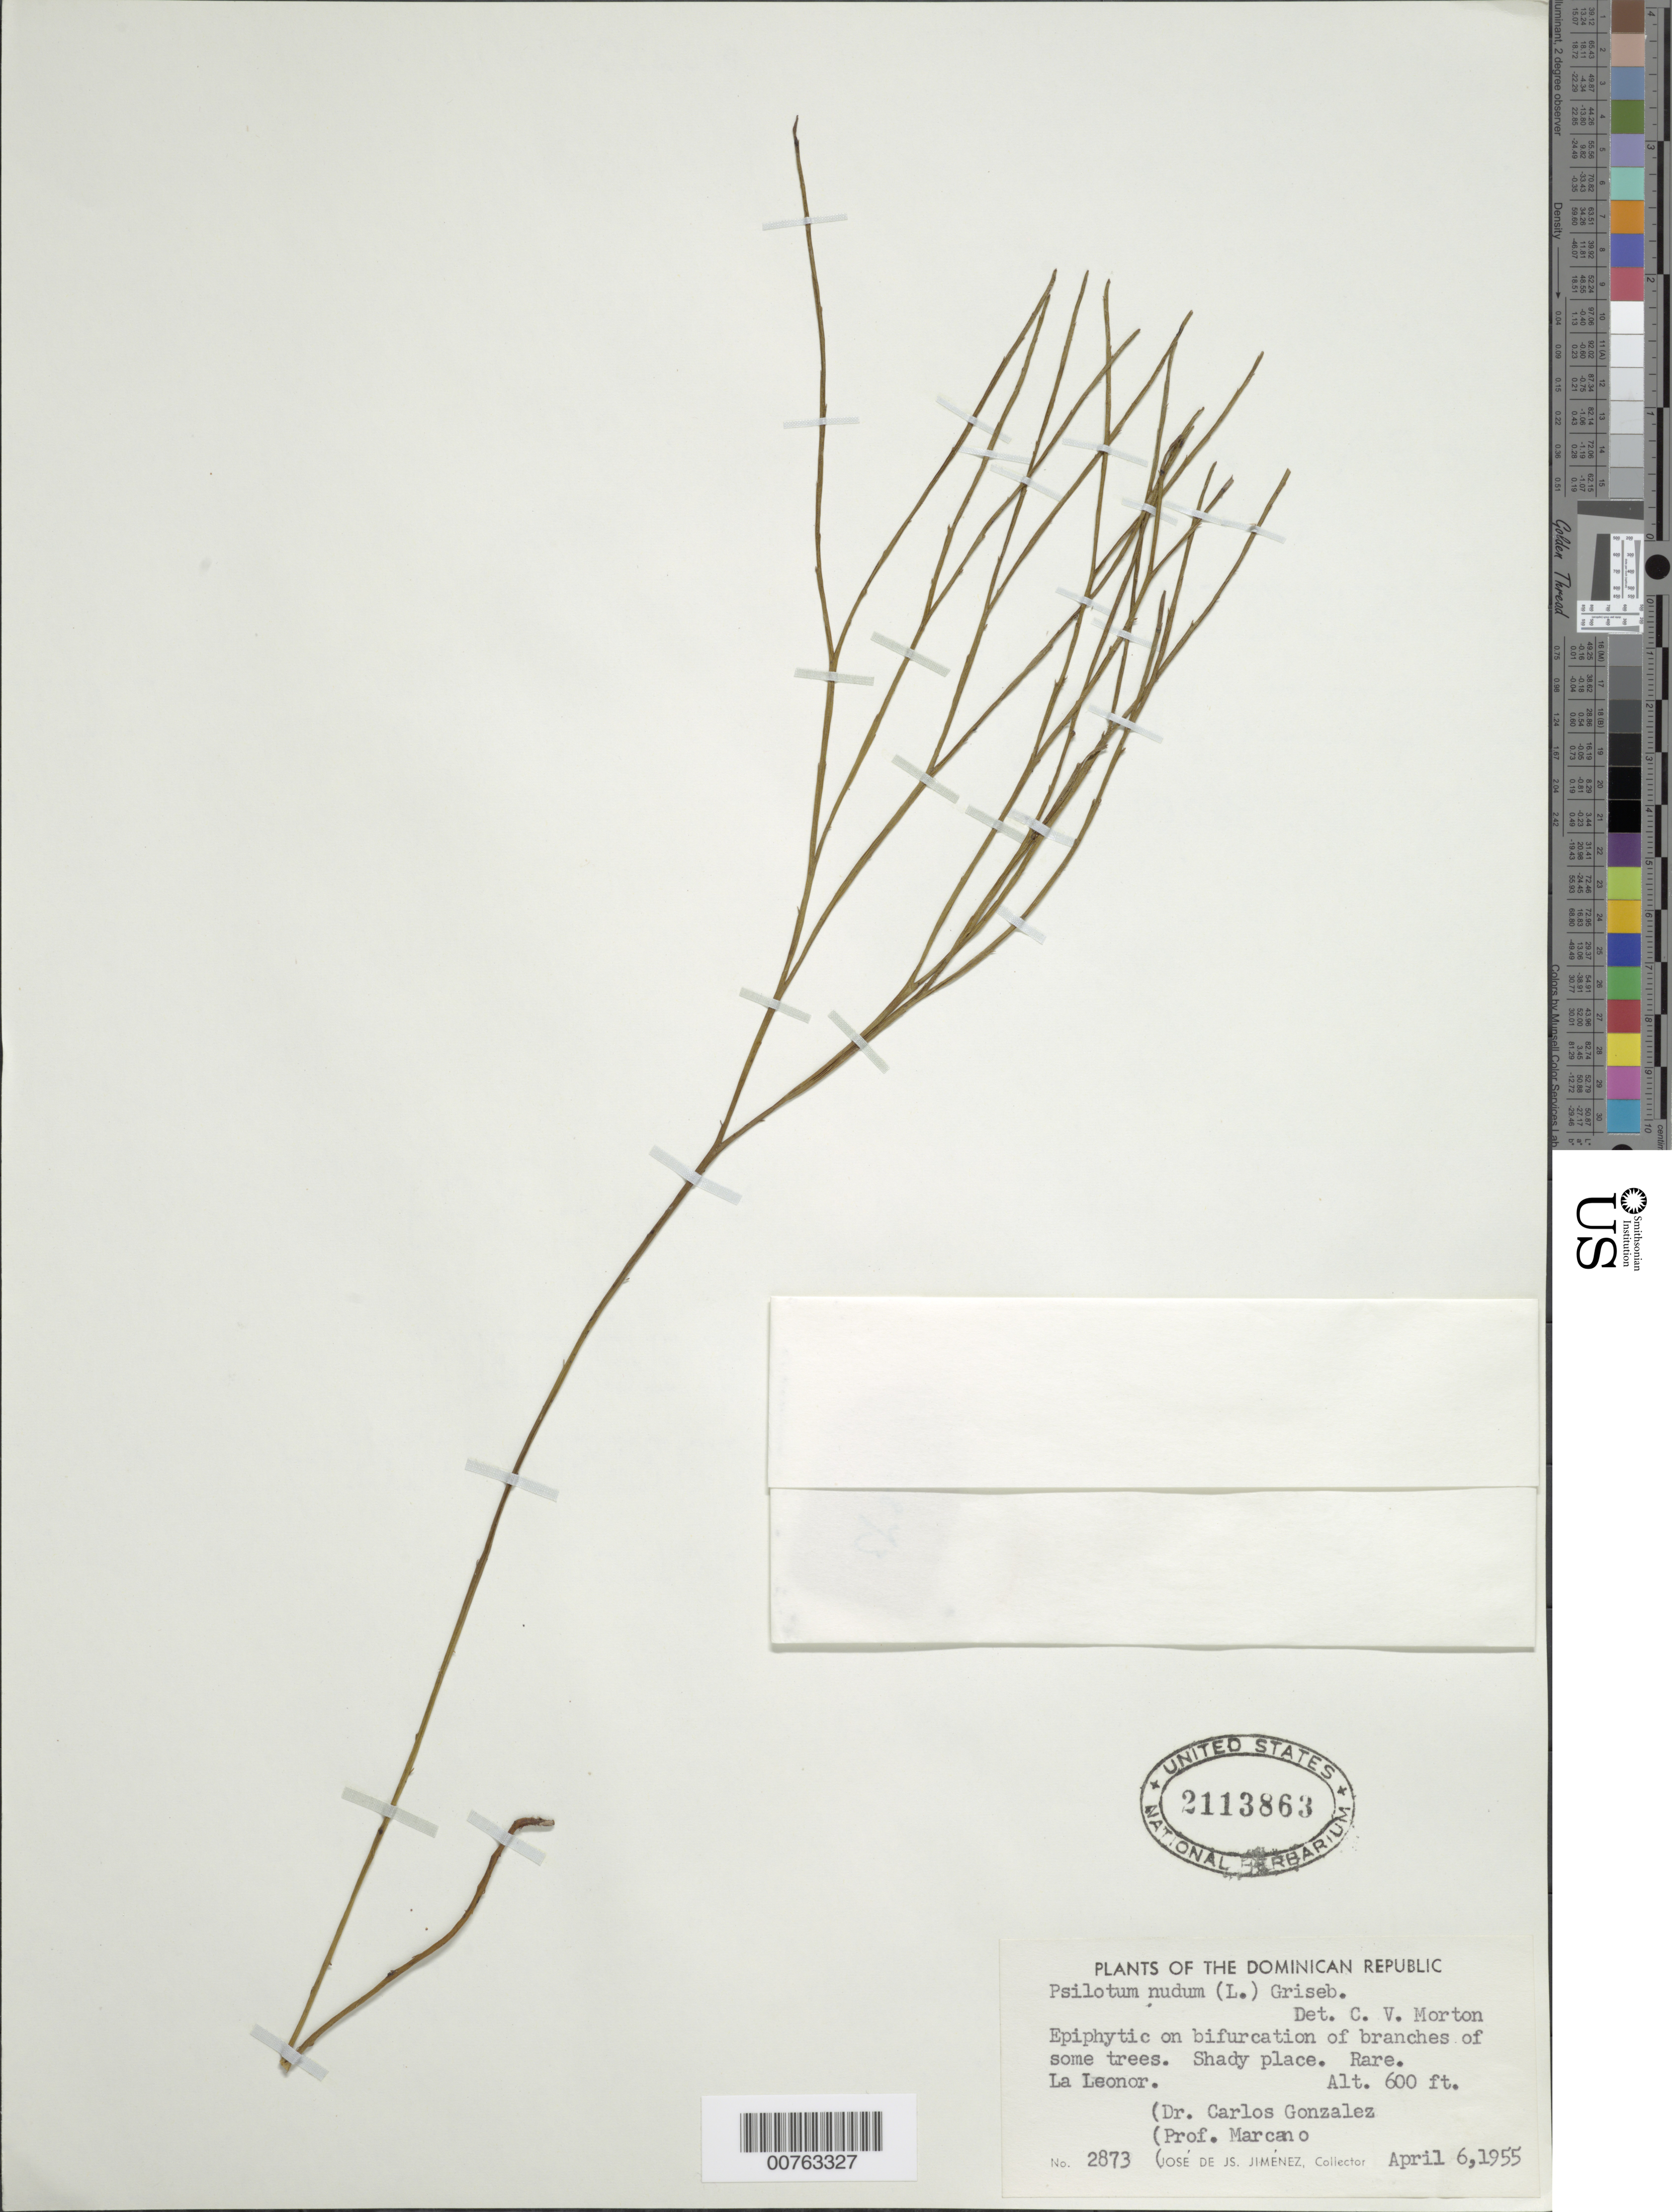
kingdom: Plantae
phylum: Tracheophyta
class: Polypodiopsida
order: Psilotales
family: Psilotaceae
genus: Psilotum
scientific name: Psilotum nudum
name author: (L.) P. Beauv.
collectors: J. J. Jiménez, C. Gonzalez & -. Marcano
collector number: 2873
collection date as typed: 06 Apr 1955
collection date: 1955-04-06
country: Dominican Republic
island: Hispaniola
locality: La Leonor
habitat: Shady places, rare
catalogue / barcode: US 2113863